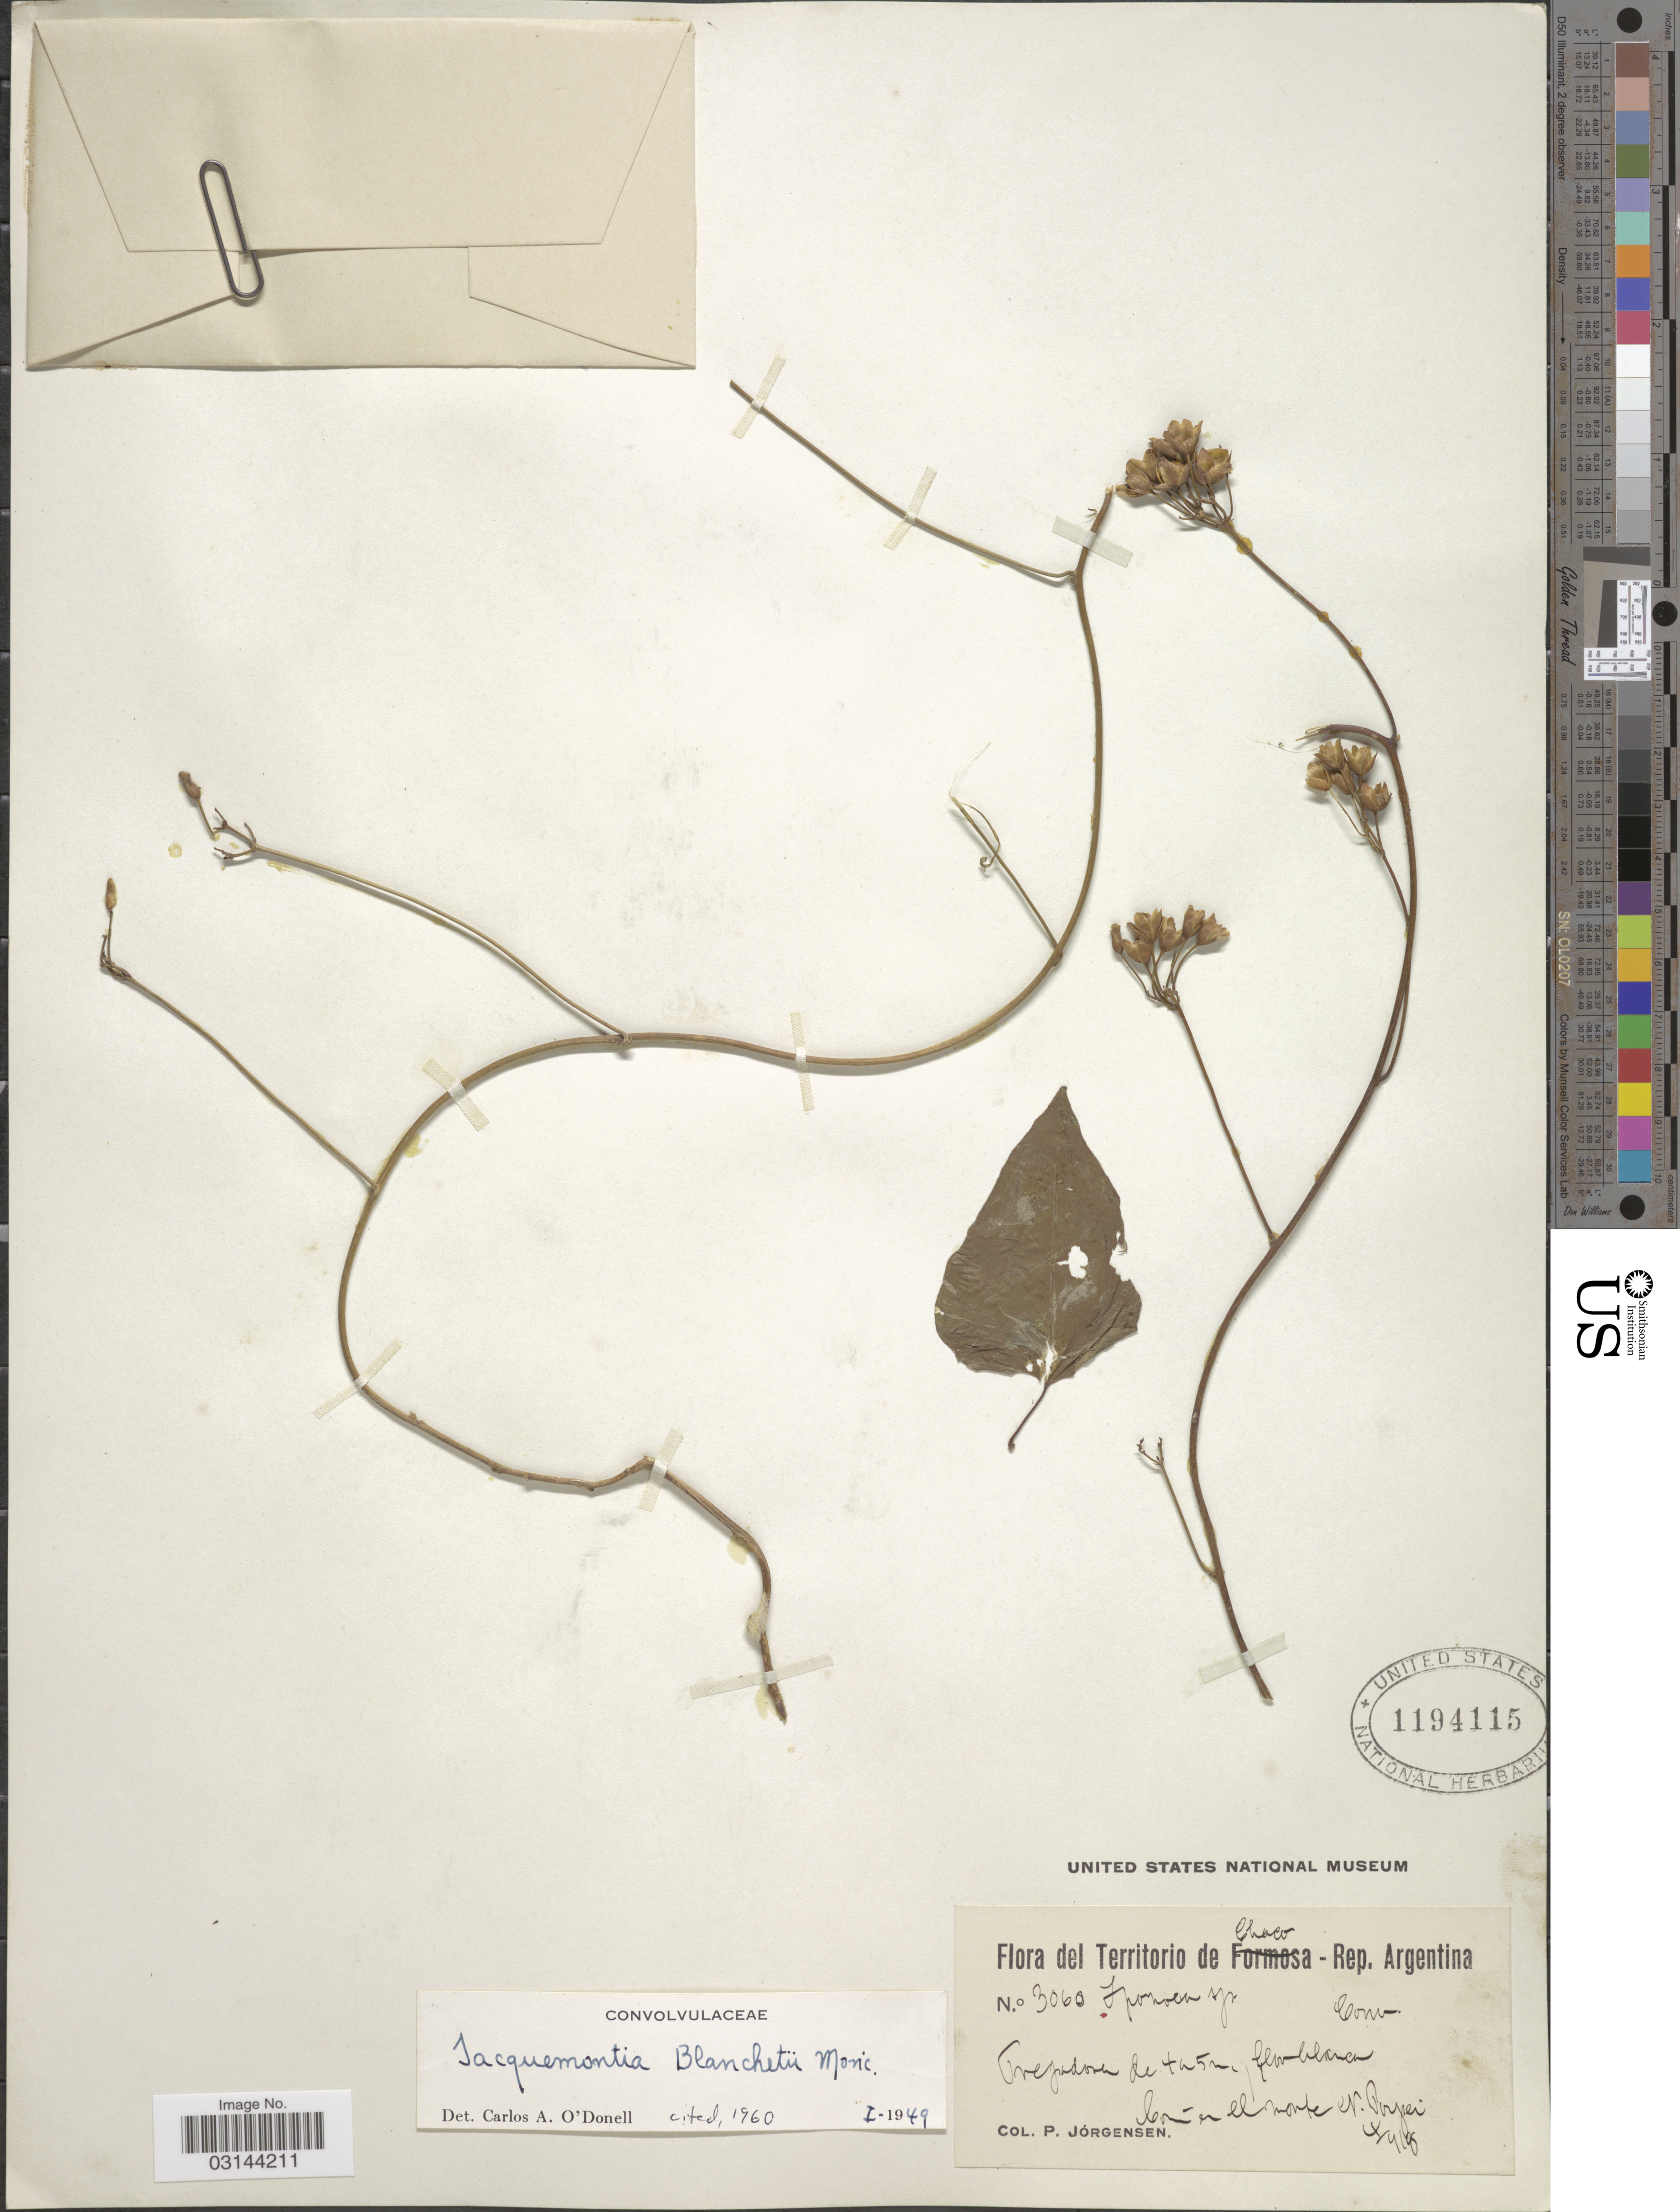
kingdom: Plantae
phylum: Tracheophyta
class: Magnoliopsida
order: Solanales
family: Convolvulaceae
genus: Jacquemontia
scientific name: Jacquemontia blanchetii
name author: Moric.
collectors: P. Jörgensen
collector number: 3060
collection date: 1918-04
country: Argentina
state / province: Chaco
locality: Con en el norte Nv. Pompei.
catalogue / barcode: US 1194115